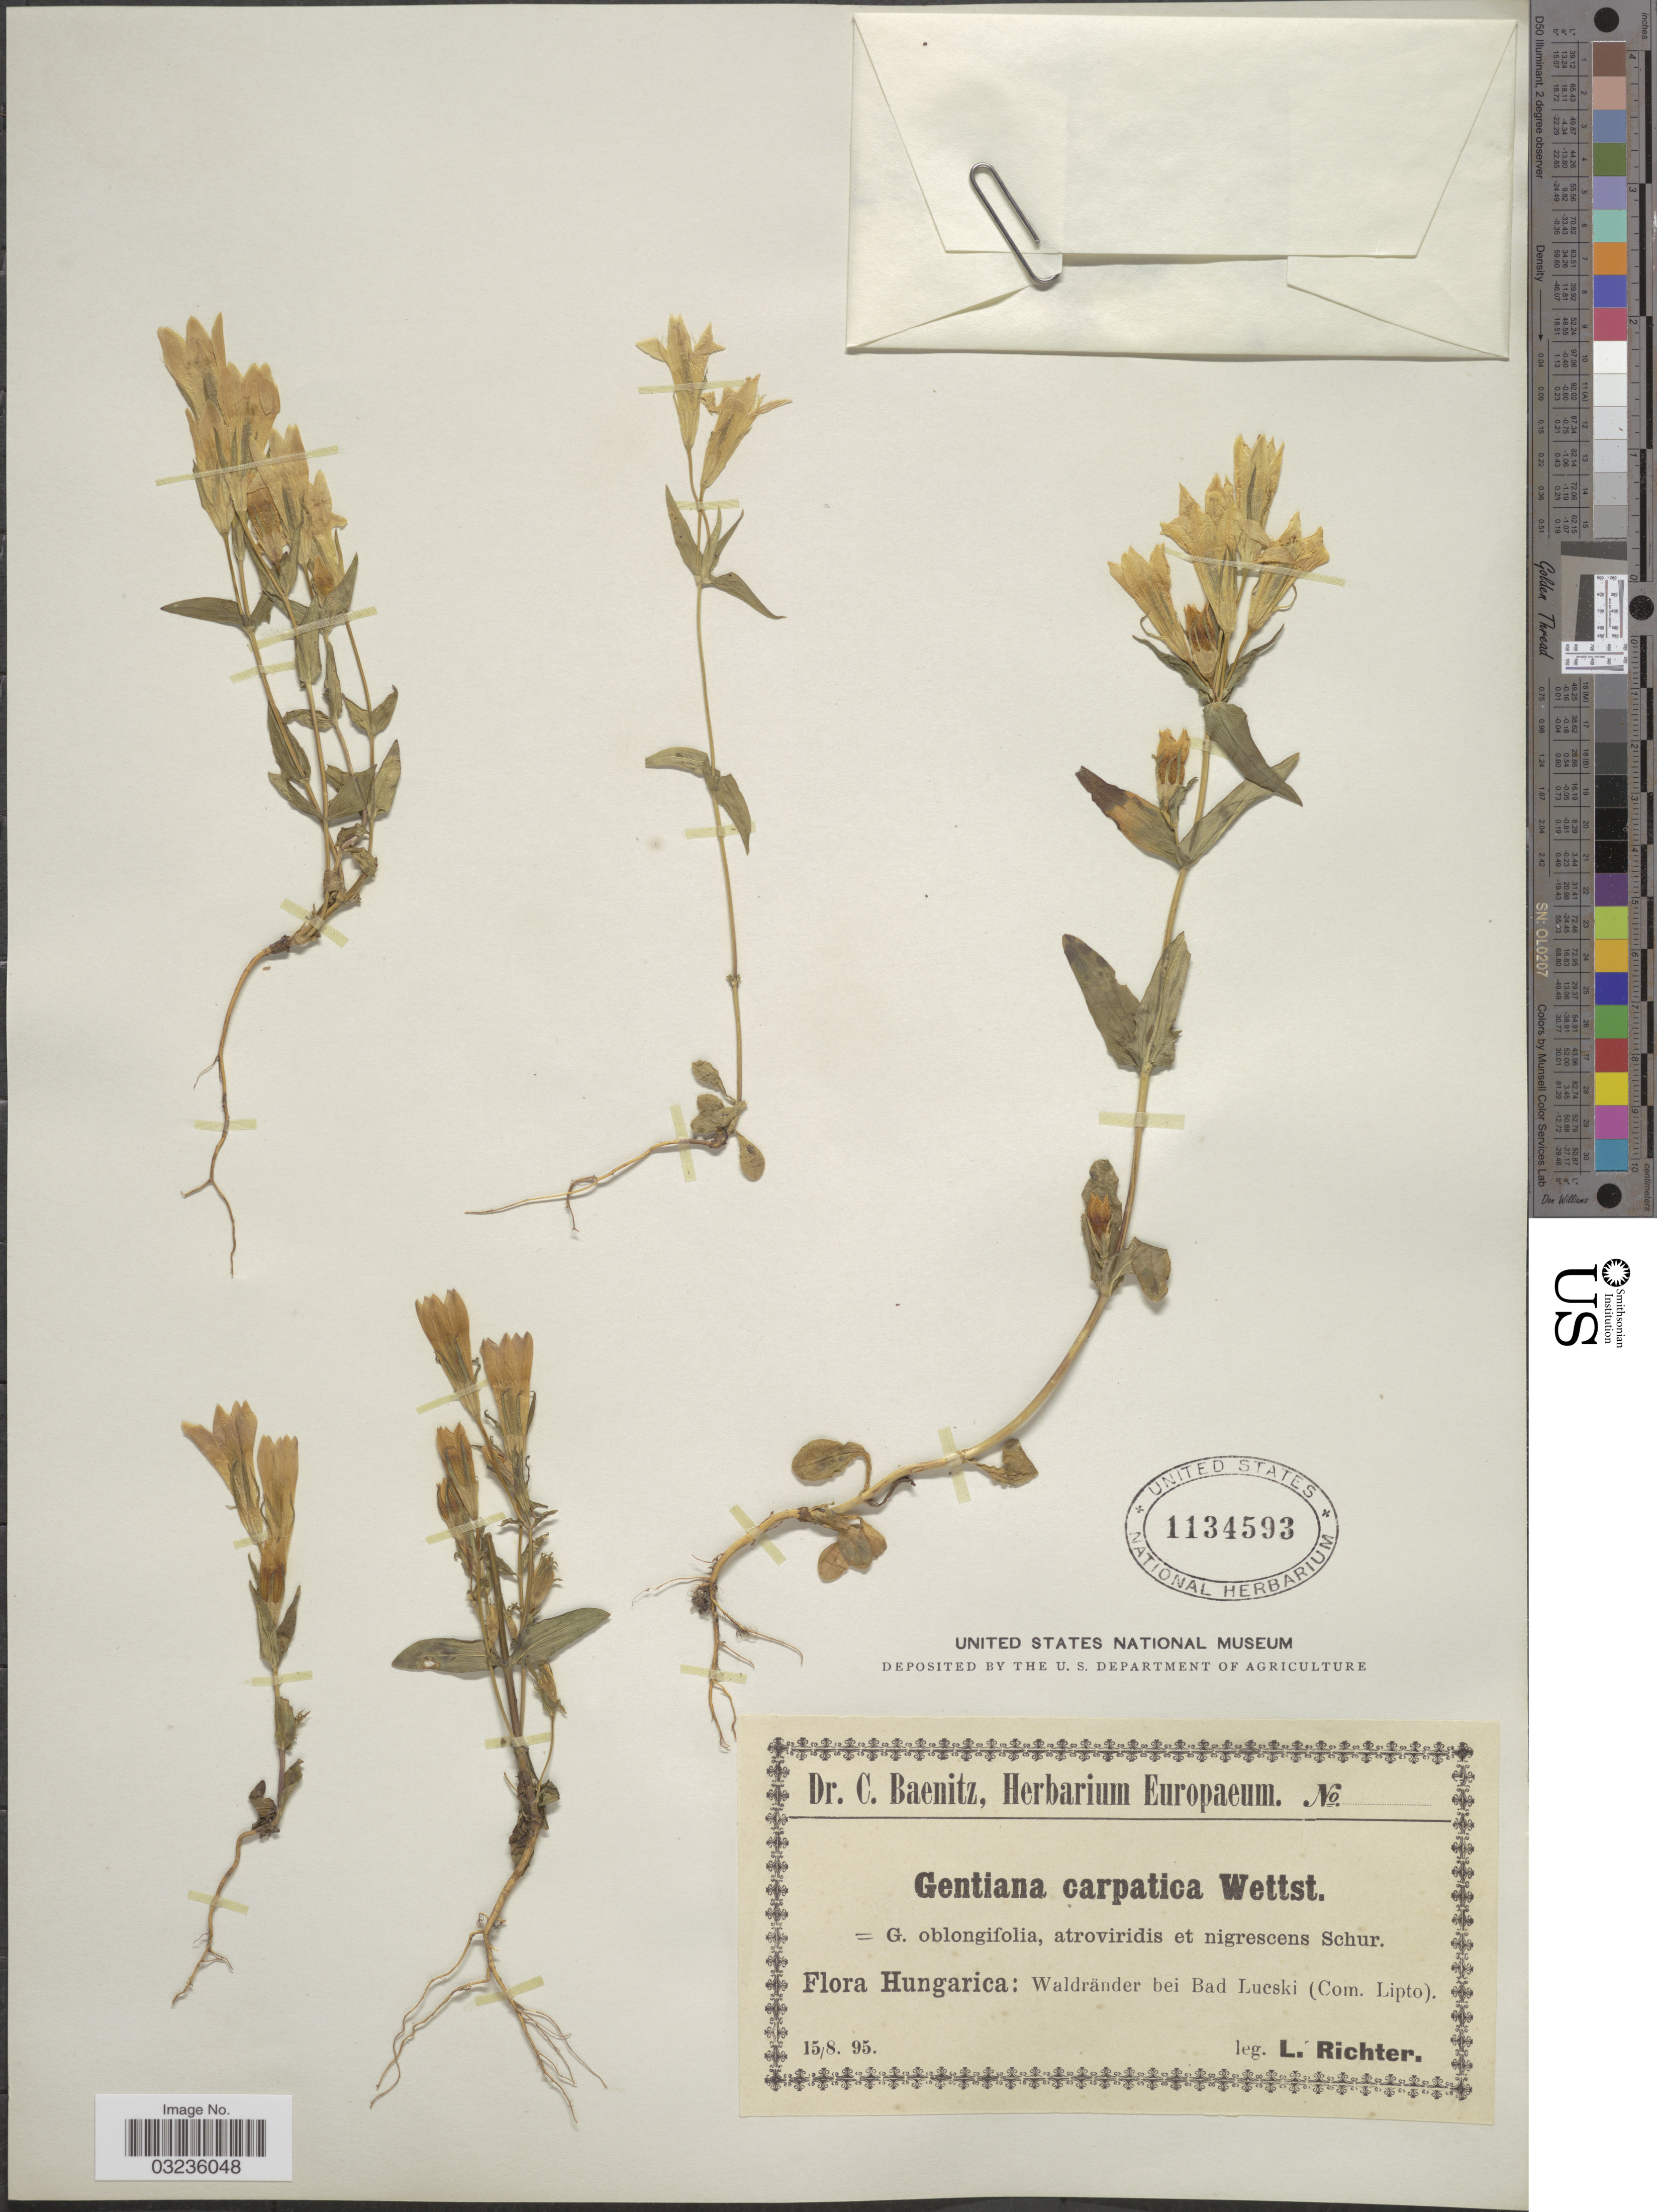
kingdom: Plantae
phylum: Tracheophyta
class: Magnoliopsida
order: Gentianales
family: Gentianaceae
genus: Gentiana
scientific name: Gentiana carpatica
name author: Wettst.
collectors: L. Richter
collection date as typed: Transcribed d/m/y: 15/8/95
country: Hungary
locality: Hungarica: Waldränder bei Bad Lucski (Com. Lipto).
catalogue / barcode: US 1134593